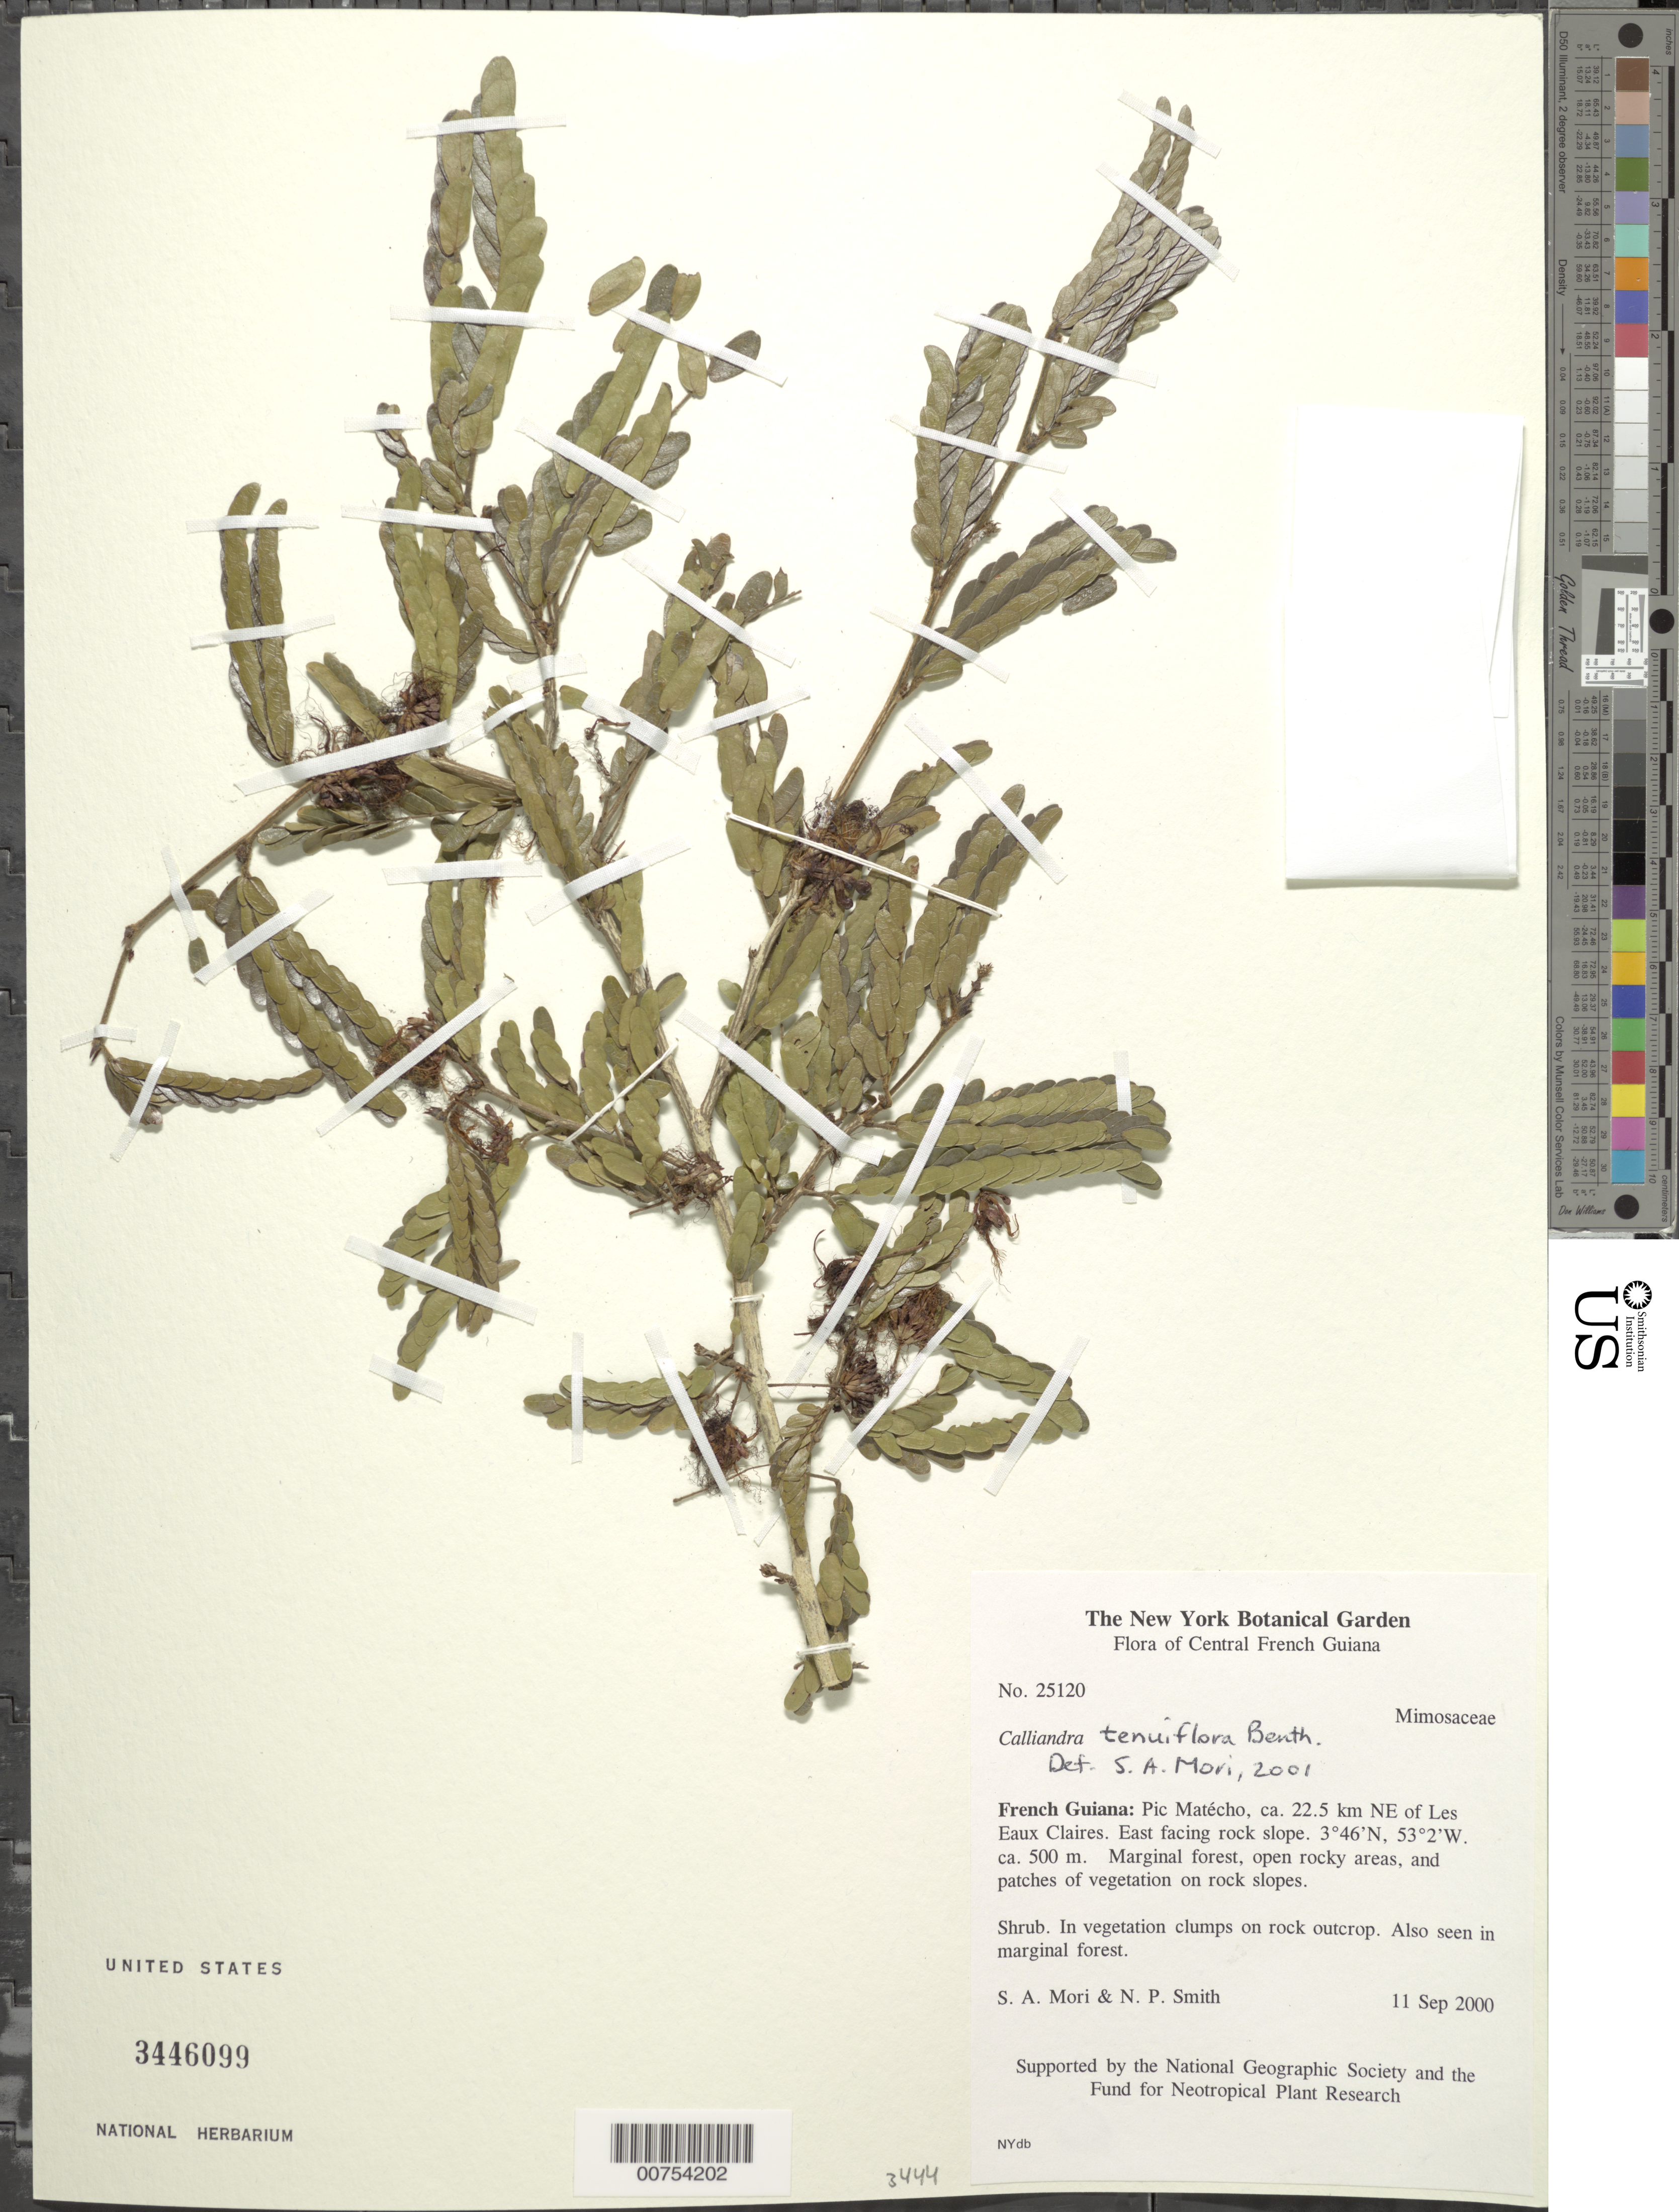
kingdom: Plantae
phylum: Tracheophyta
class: Magnoliopsida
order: Fabales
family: Fabaceae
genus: Calliandra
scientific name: Calliandra tenuiflora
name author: Benth.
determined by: Mori, Scott A.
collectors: S. Mori & N. Smith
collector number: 25120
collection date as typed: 11-Sep-00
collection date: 2000-09-11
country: French Guiana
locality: Pic Matécho, ca 22.5 km NE of Les Eaux Claires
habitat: In vegetation clumps on rock outcrop; also in marginal forest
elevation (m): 500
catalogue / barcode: US 3446099